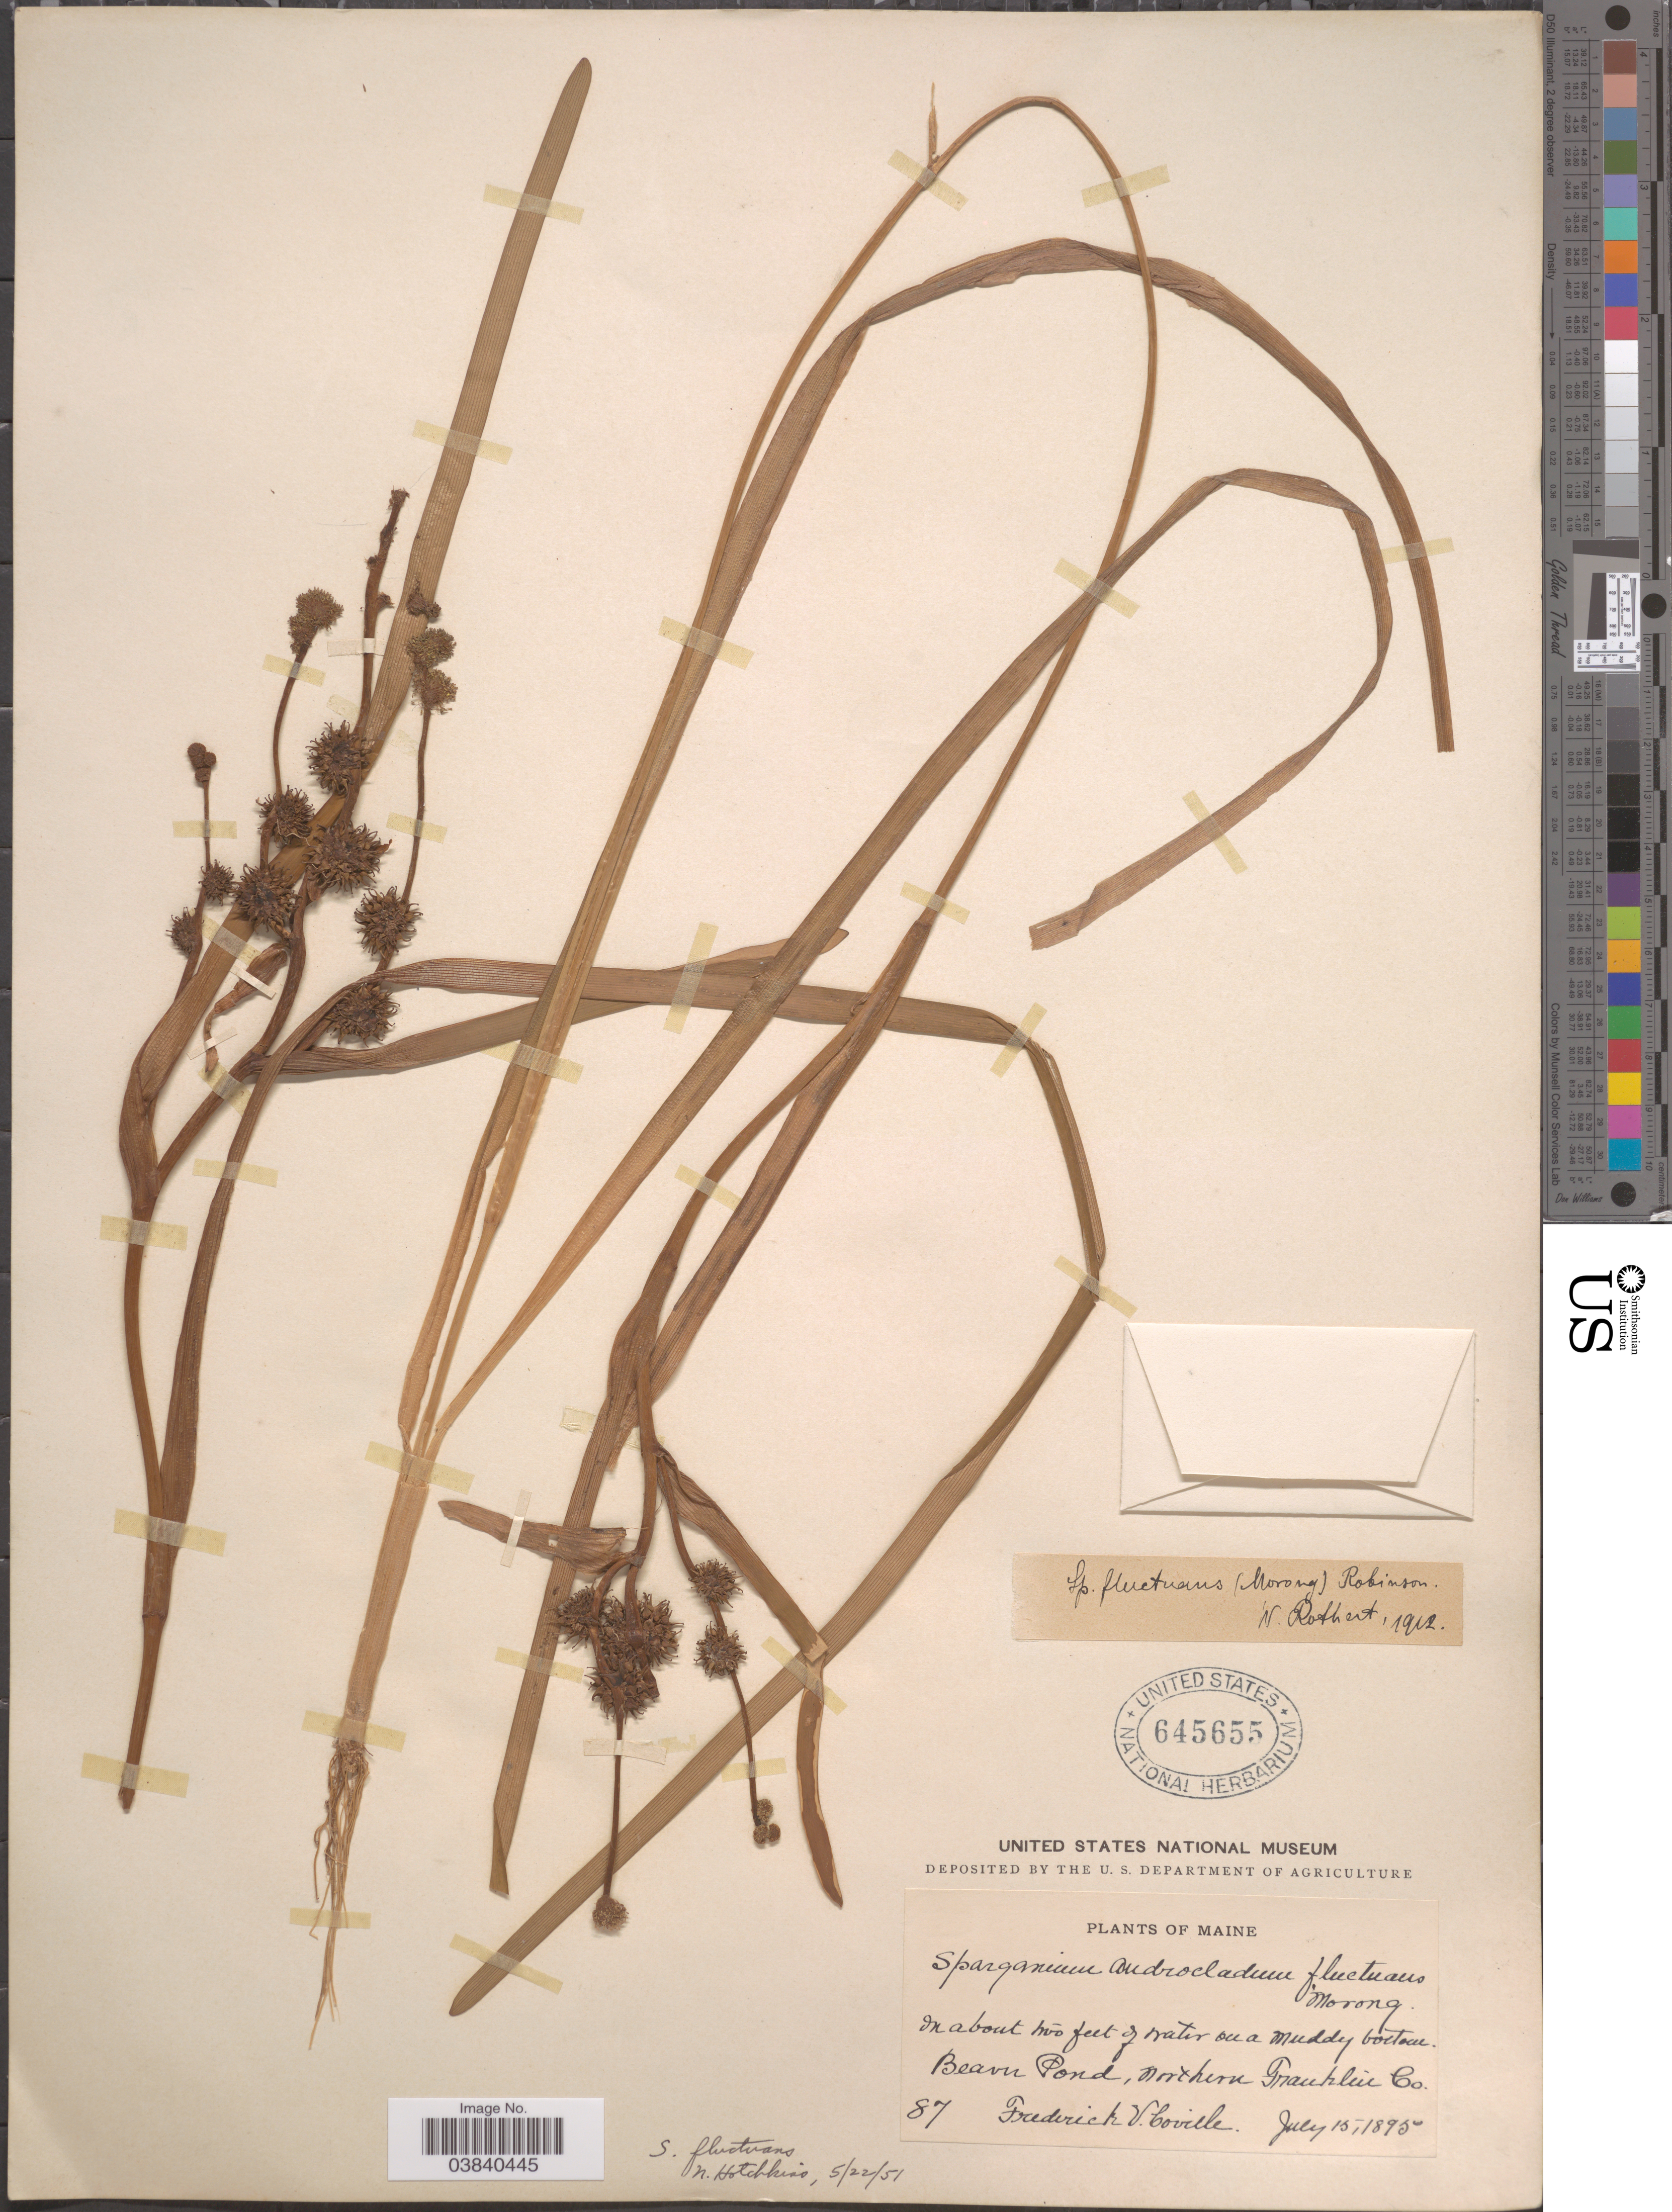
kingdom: Plantae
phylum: Tracheophyta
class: Liliopsida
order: Poales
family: Typhaceae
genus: Sparganium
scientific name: Sparganium fluctuans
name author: (Engelm.) B.L. Rob.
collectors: F. V. Coville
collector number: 87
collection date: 1895-07-15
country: United States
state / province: Maine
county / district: Franklin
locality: Beaver Pond, northern Franklin Co.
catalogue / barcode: US 645655